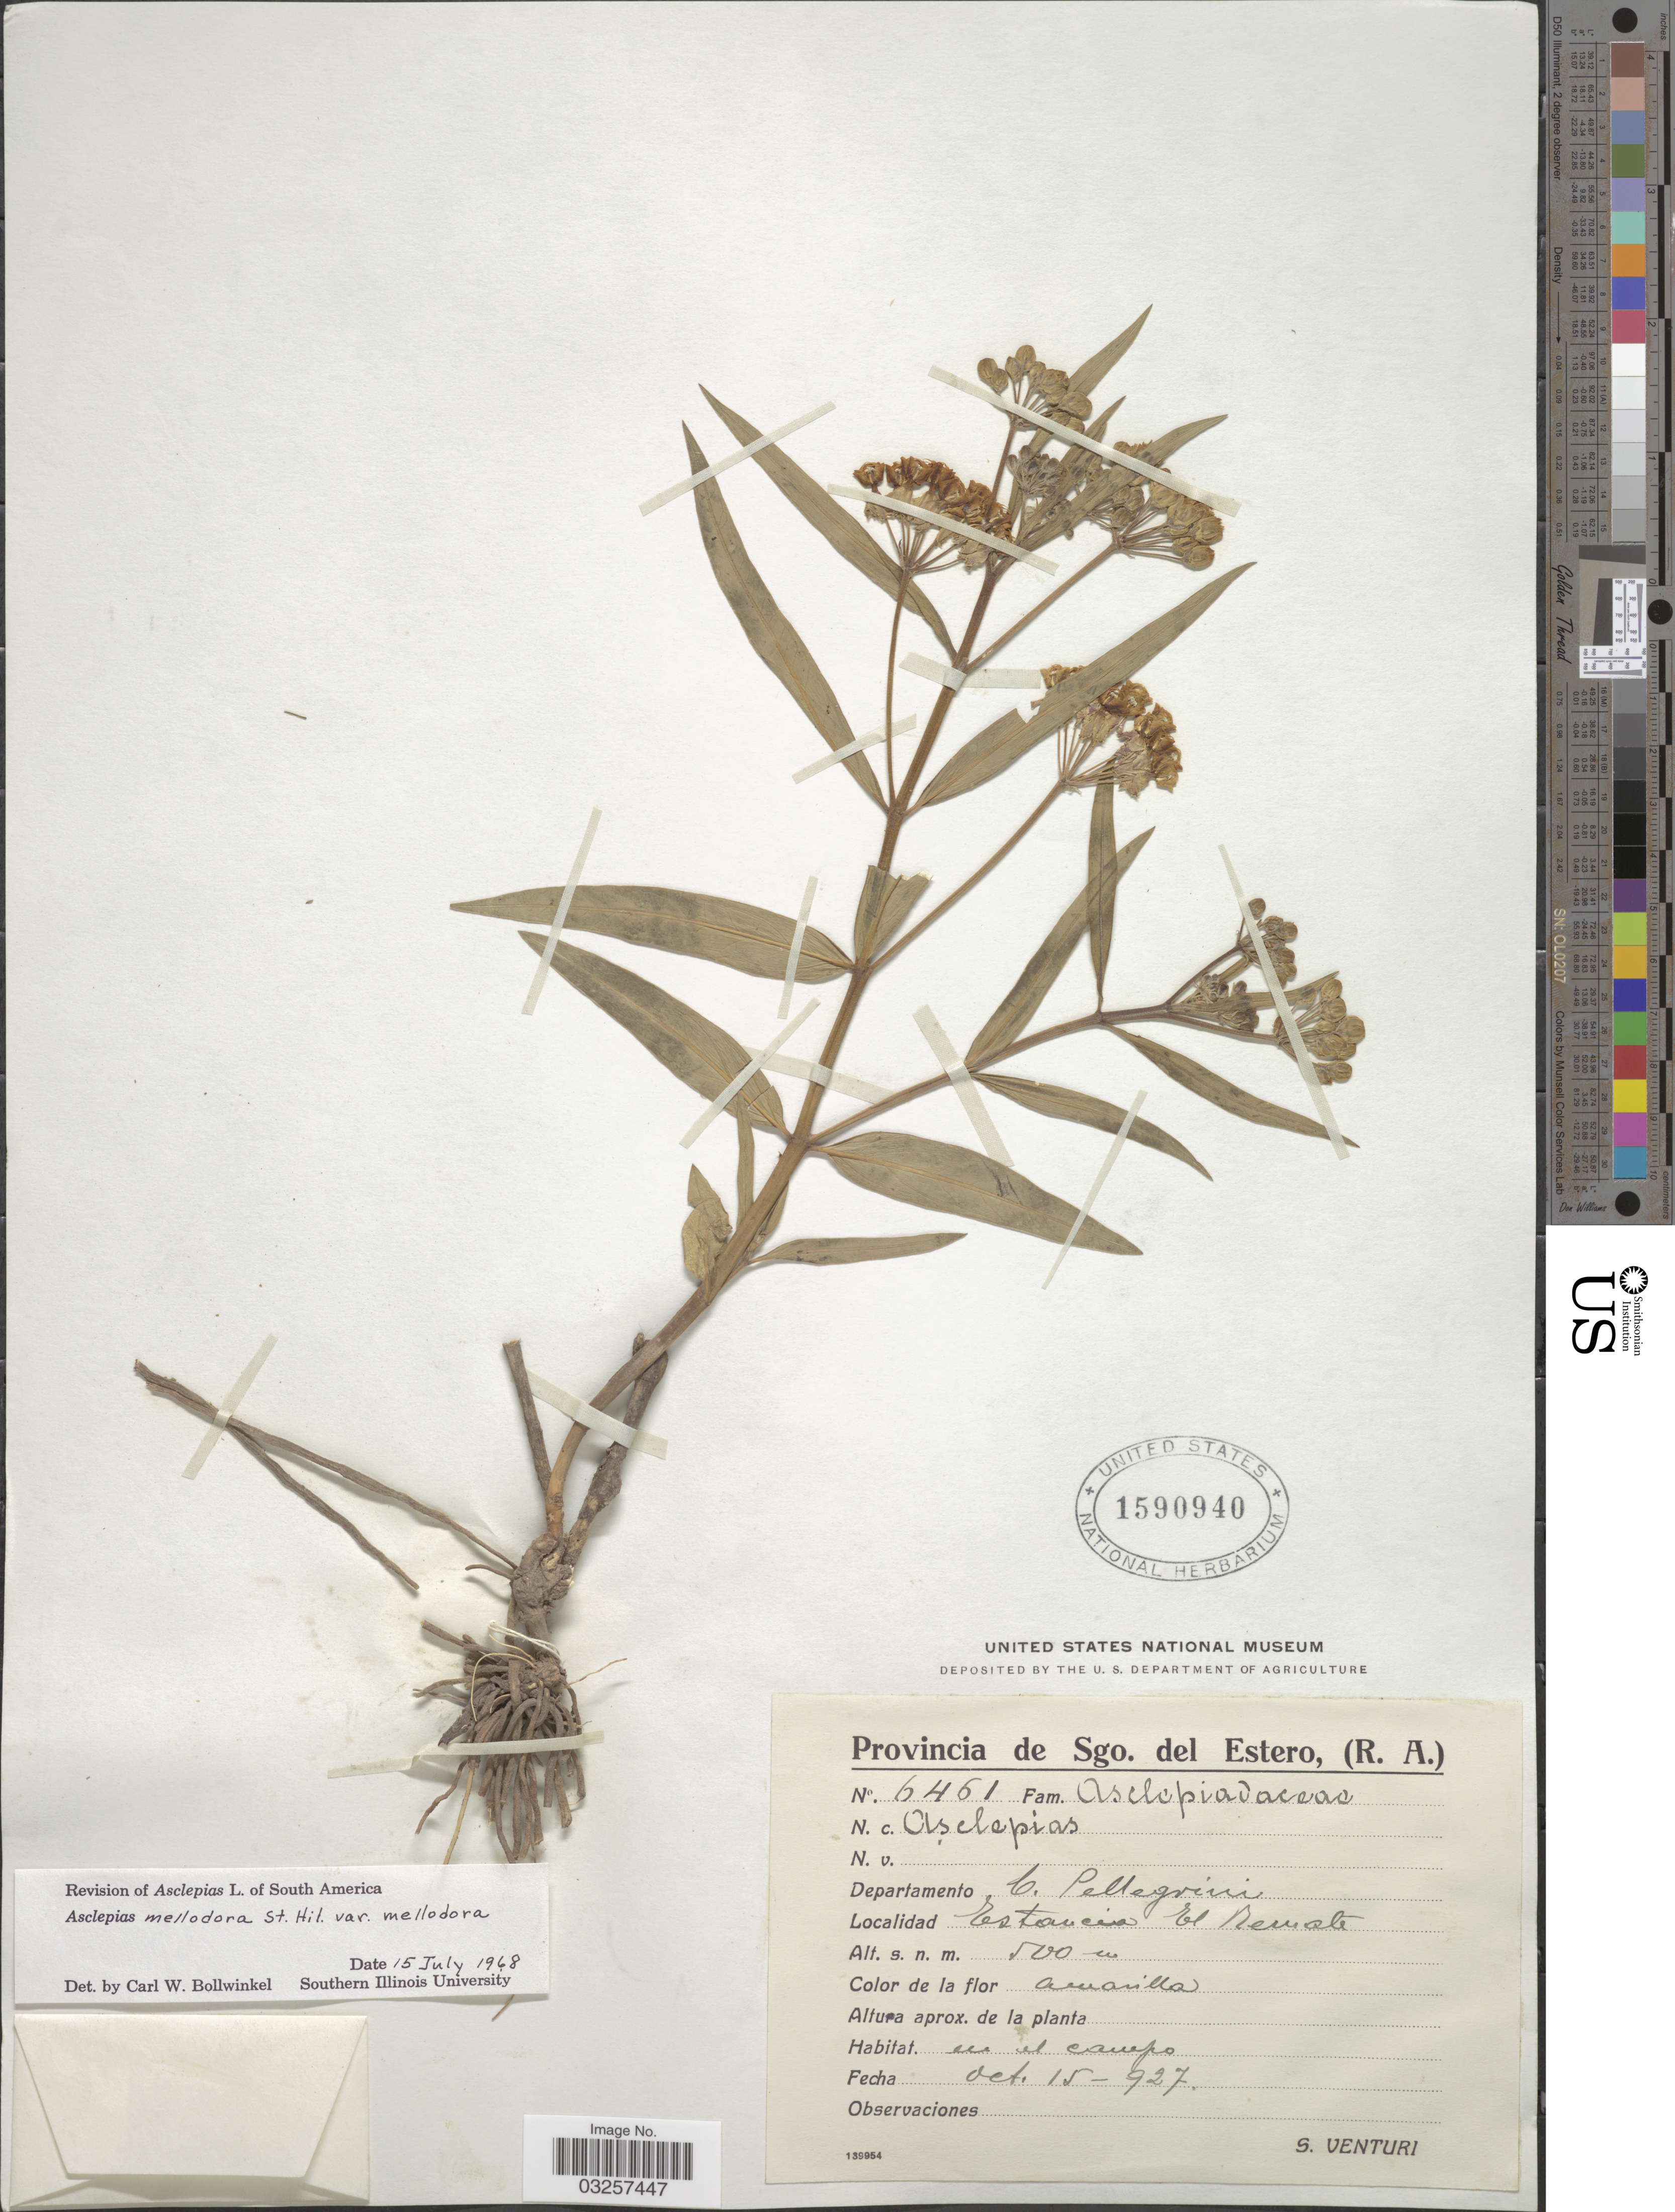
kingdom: Plantae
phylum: Tracheophyta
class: Magnoliopsida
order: Gentianales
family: Apocynaceae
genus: Asclepias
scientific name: Asclepias mellodora var. mellodora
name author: A. St.-Hil.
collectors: S. Venturi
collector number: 6461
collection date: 1927-10-15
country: Argentina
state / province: Santiago del Estero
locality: Provincia de Sgo. del Estero. Departamento C. Pellegrini. Estancia El Remate.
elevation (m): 500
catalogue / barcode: US 1590940